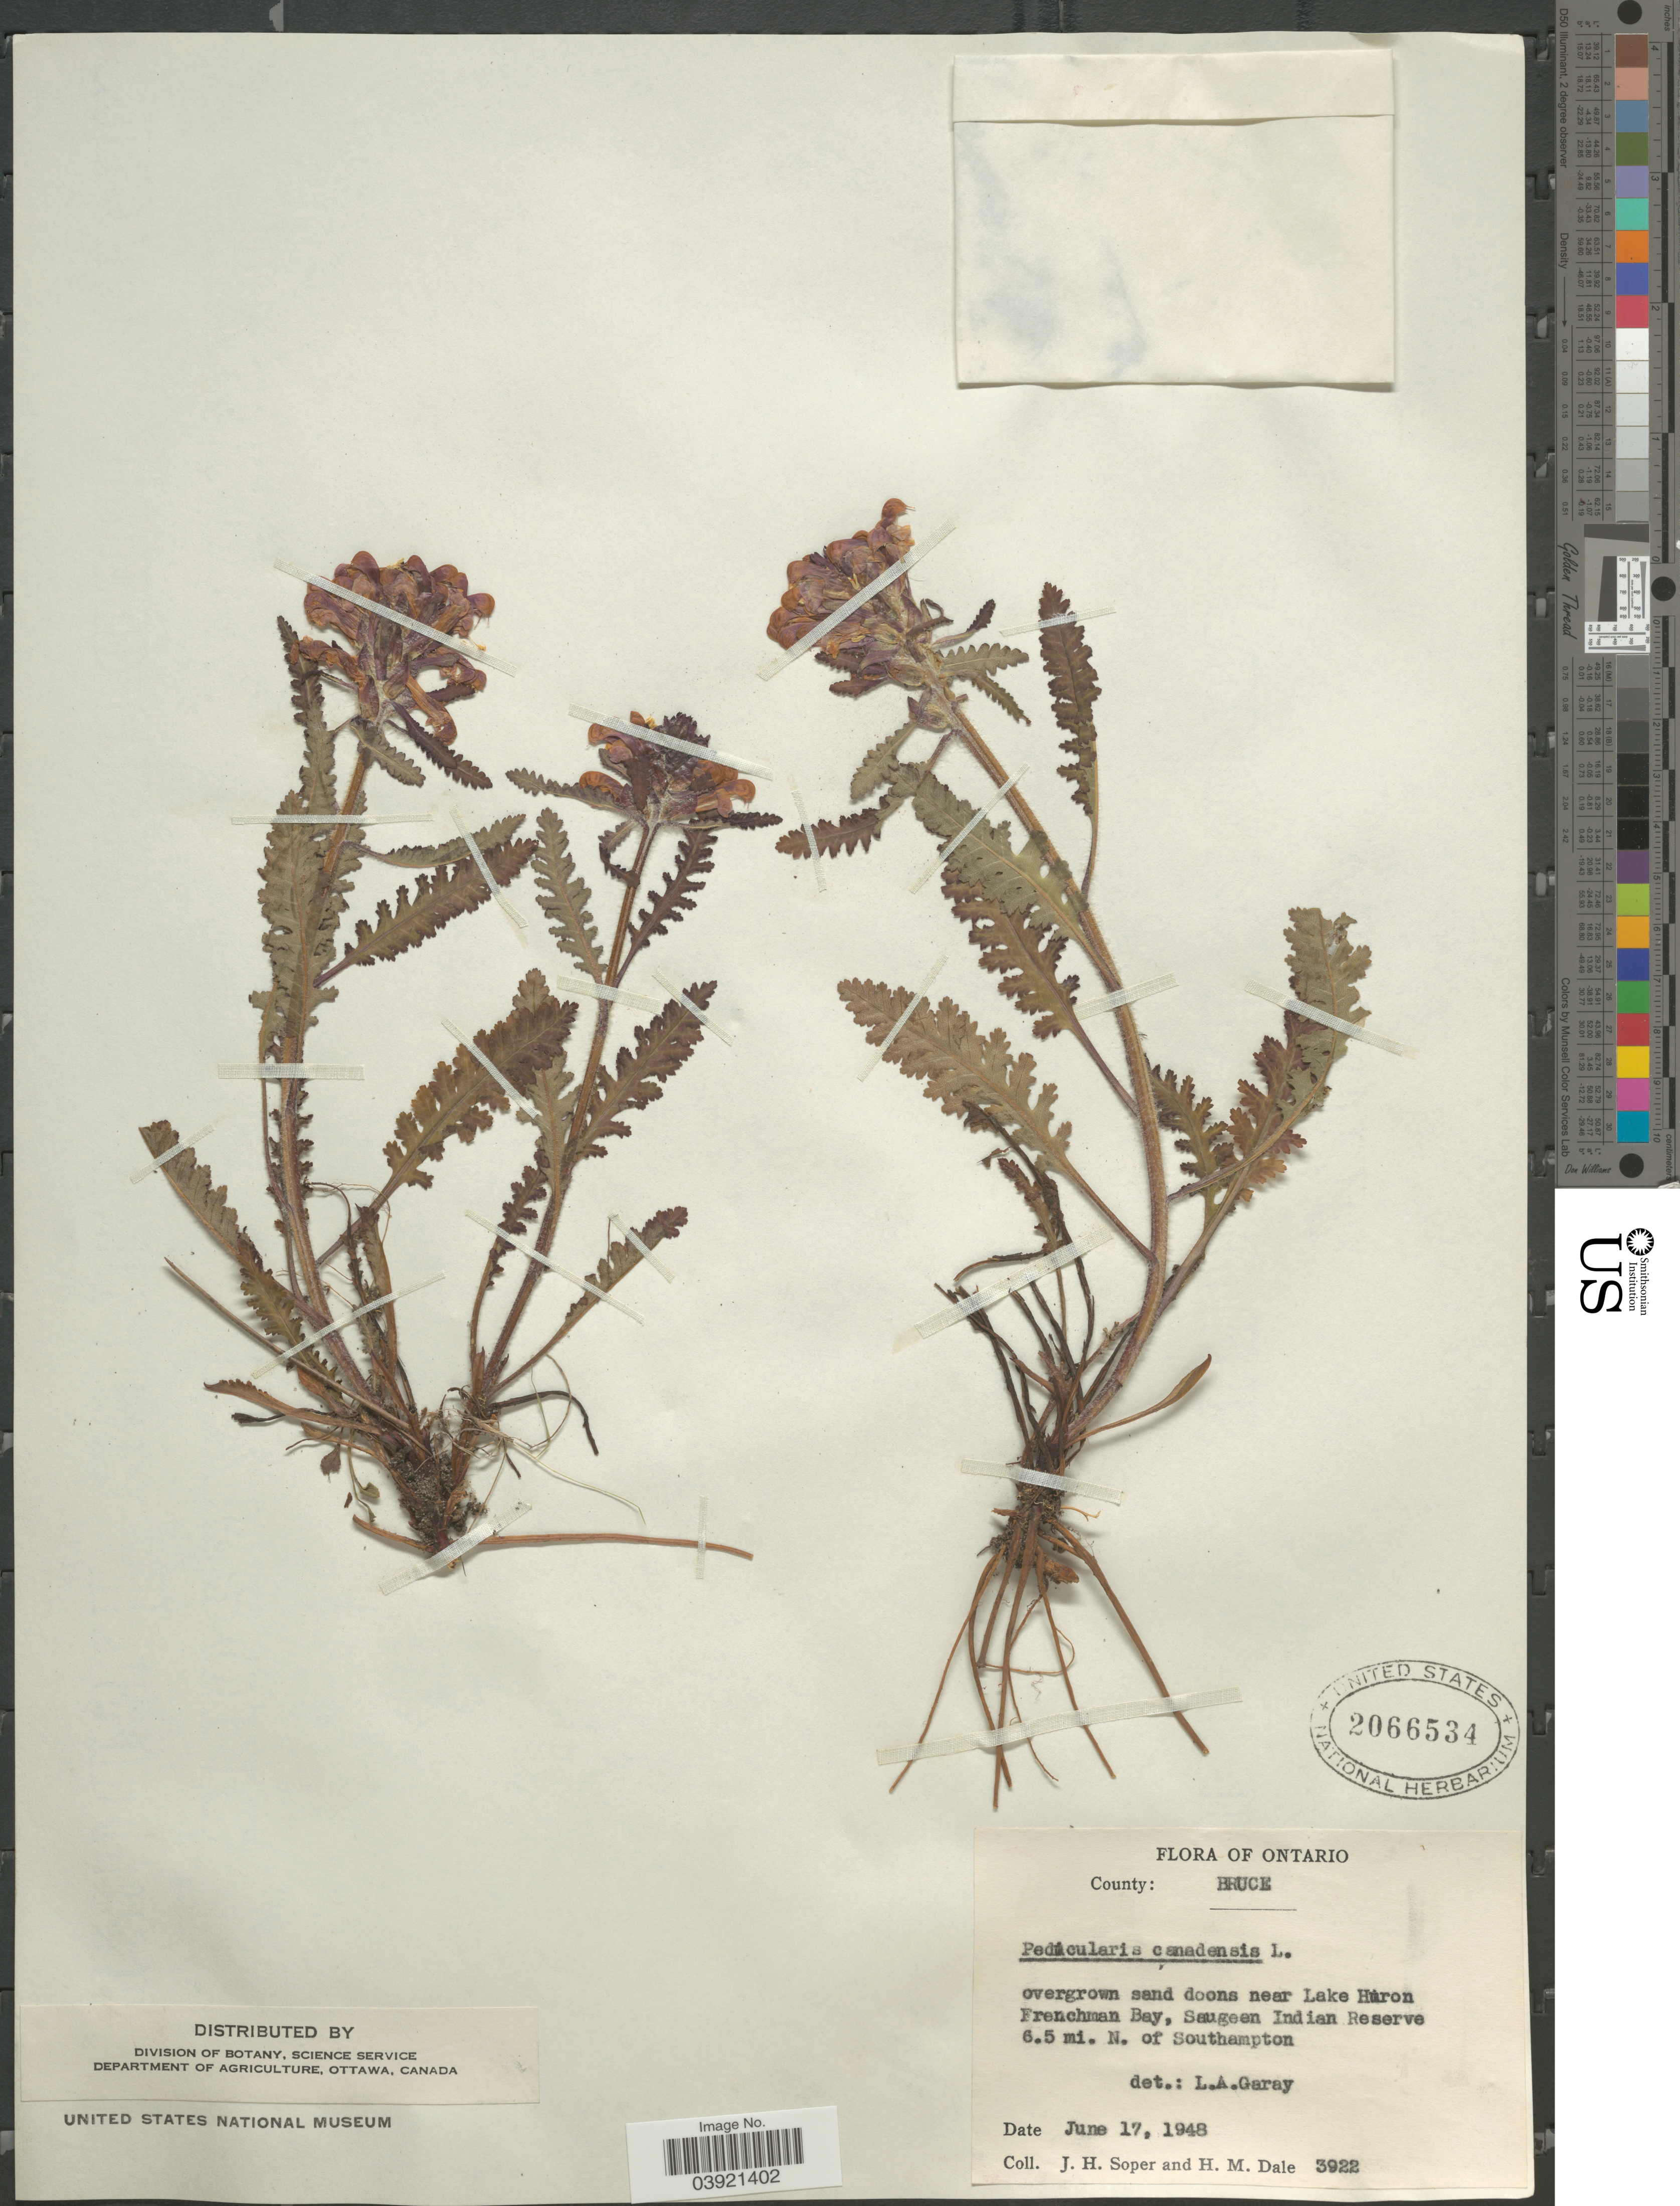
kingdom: Plantae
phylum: Tracheophyta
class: Magnoliopsida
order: Lamiales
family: Orobanchaceae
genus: Pedicularis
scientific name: Pedicularis canadensis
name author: L.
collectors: J. H. Soper & H. M. Dale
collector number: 3922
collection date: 1948-06-17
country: Canada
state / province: Ontario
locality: County: Bruce. Overgrown sand doons near Lake Huron Frenchman Bay, Saugeen Indian Reserve 6.5 mi. N. of Southampton.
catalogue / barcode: US 2066534